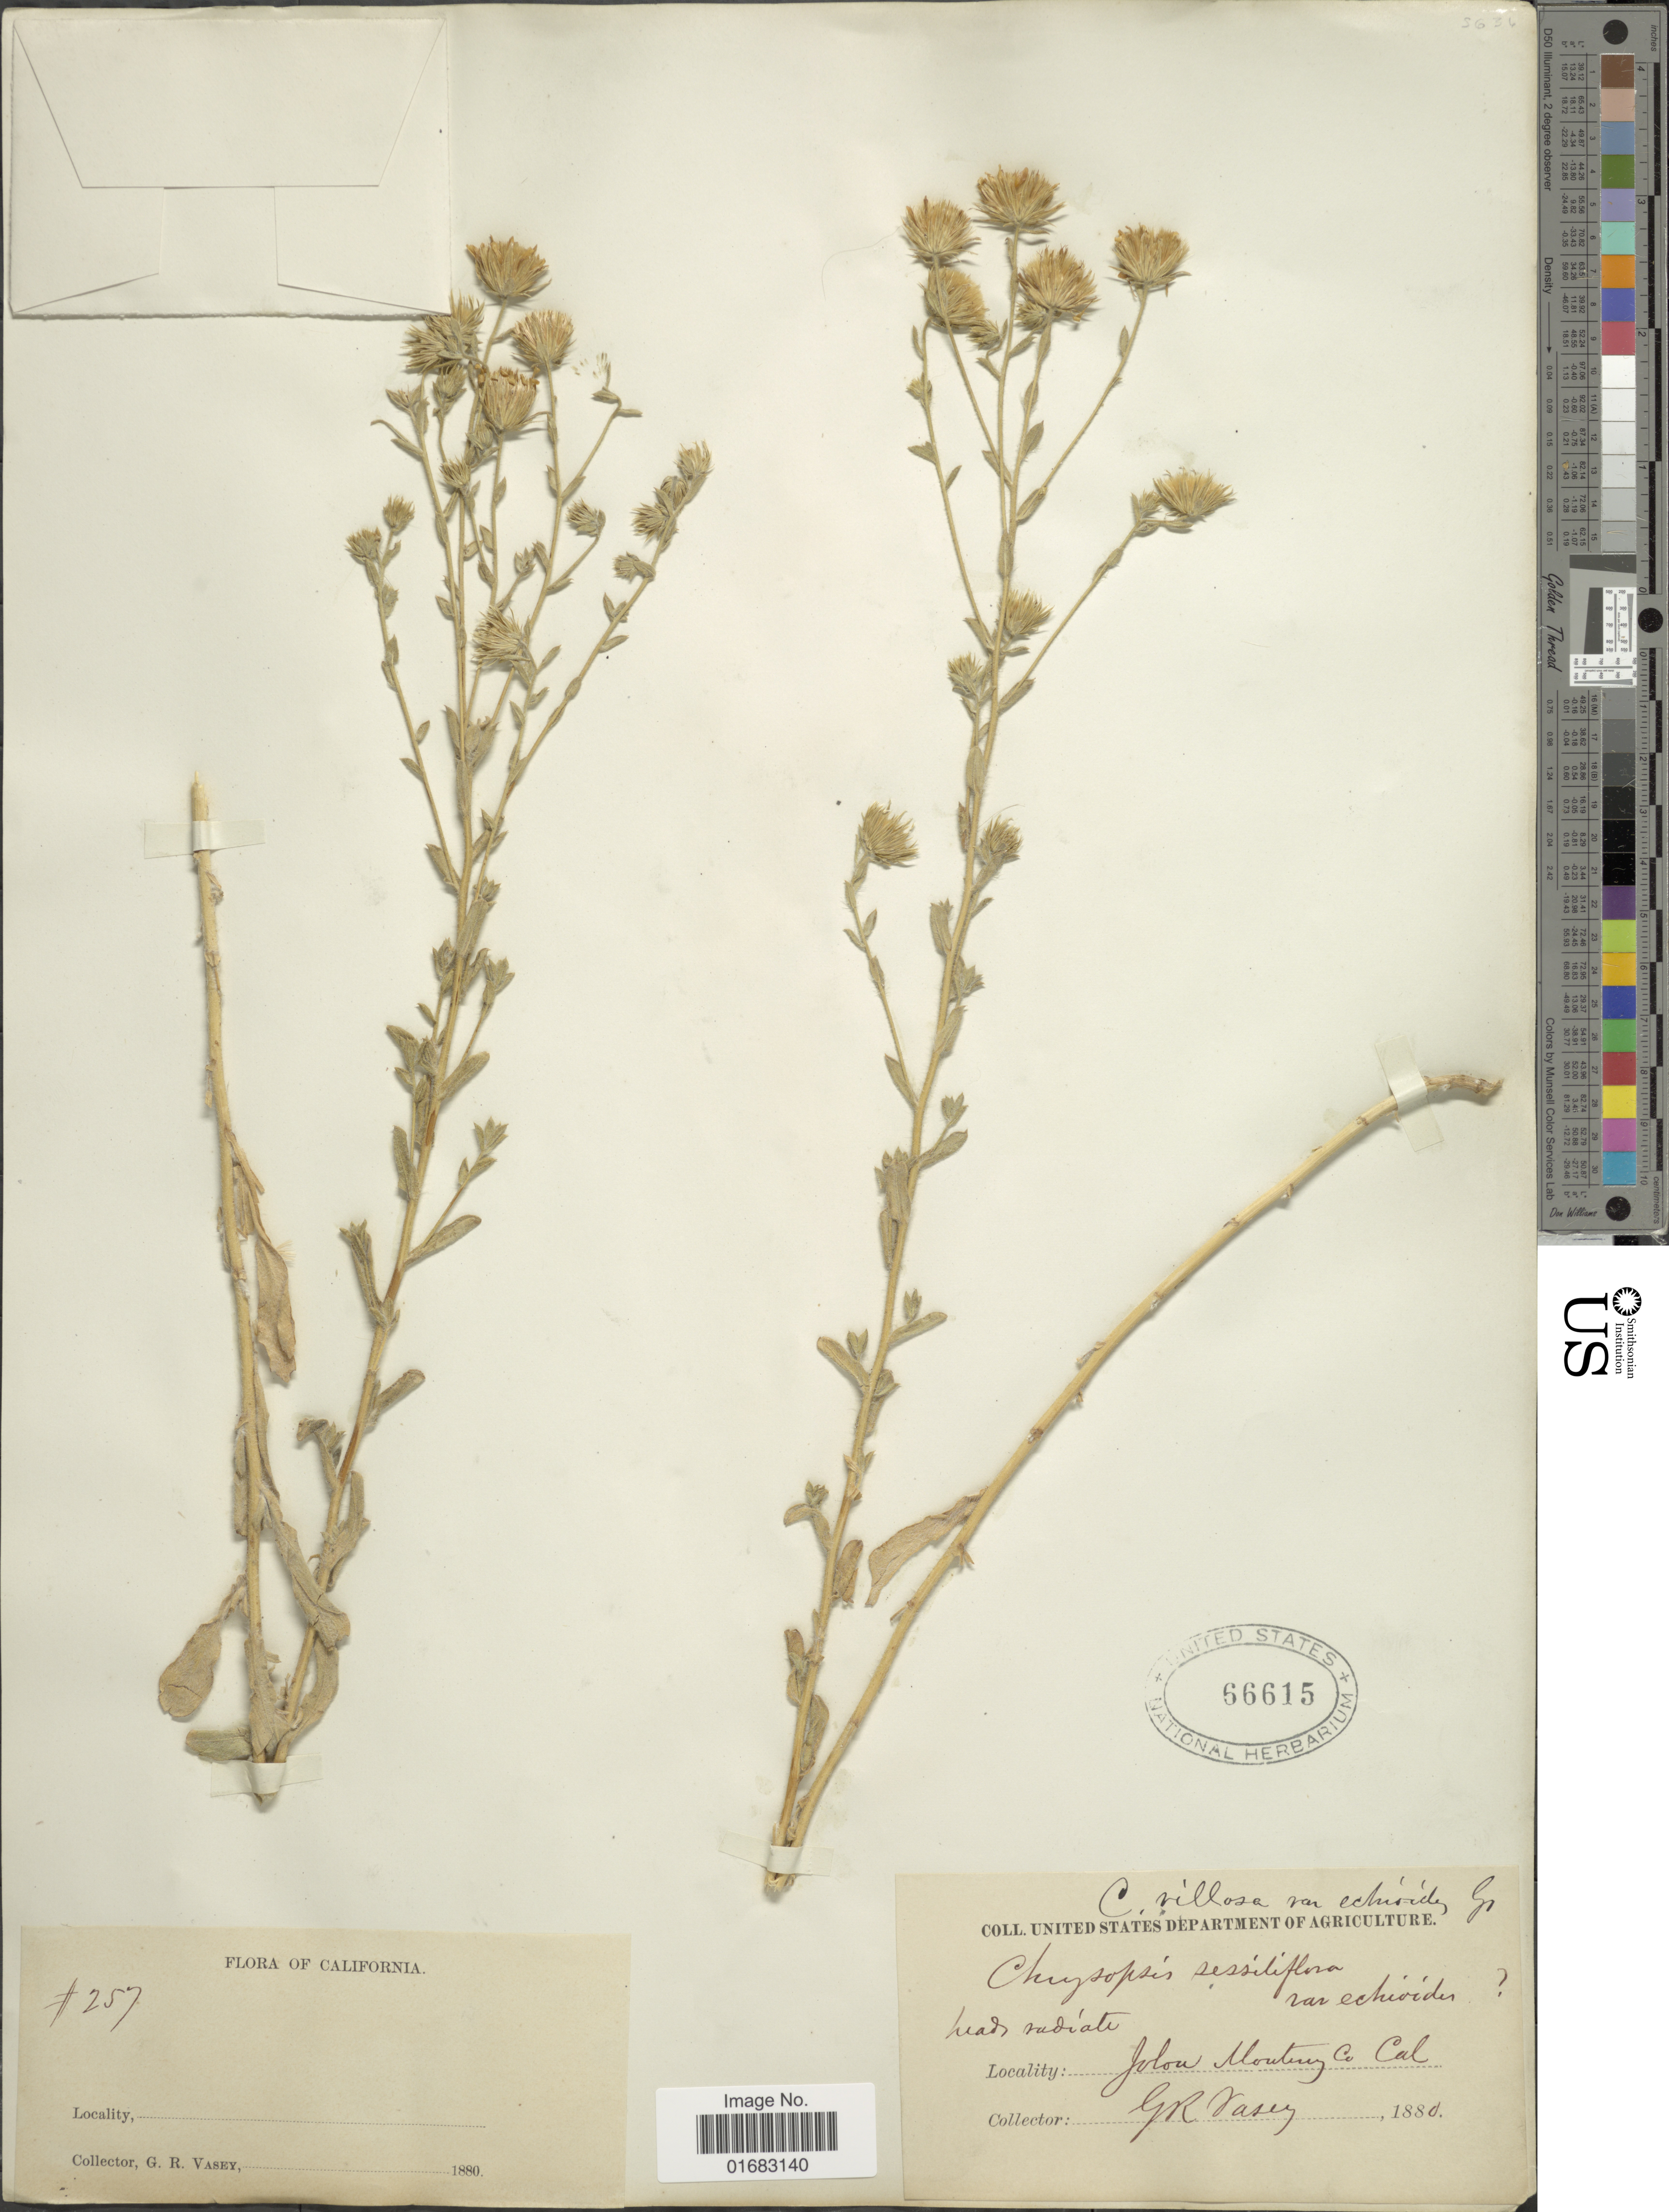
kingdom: Plantae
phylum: Tracheophyta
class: Magnoliopsida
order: Asterales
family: Asteraceae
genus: Heterotheca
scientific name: Heterotheca villosa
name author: (Pursh) Shinners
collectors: G. R. Vasey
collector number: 257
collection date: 1880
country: United States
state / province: California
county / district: Monterey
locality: Jolon Monterey Co. Cal.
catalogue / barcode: US 66615